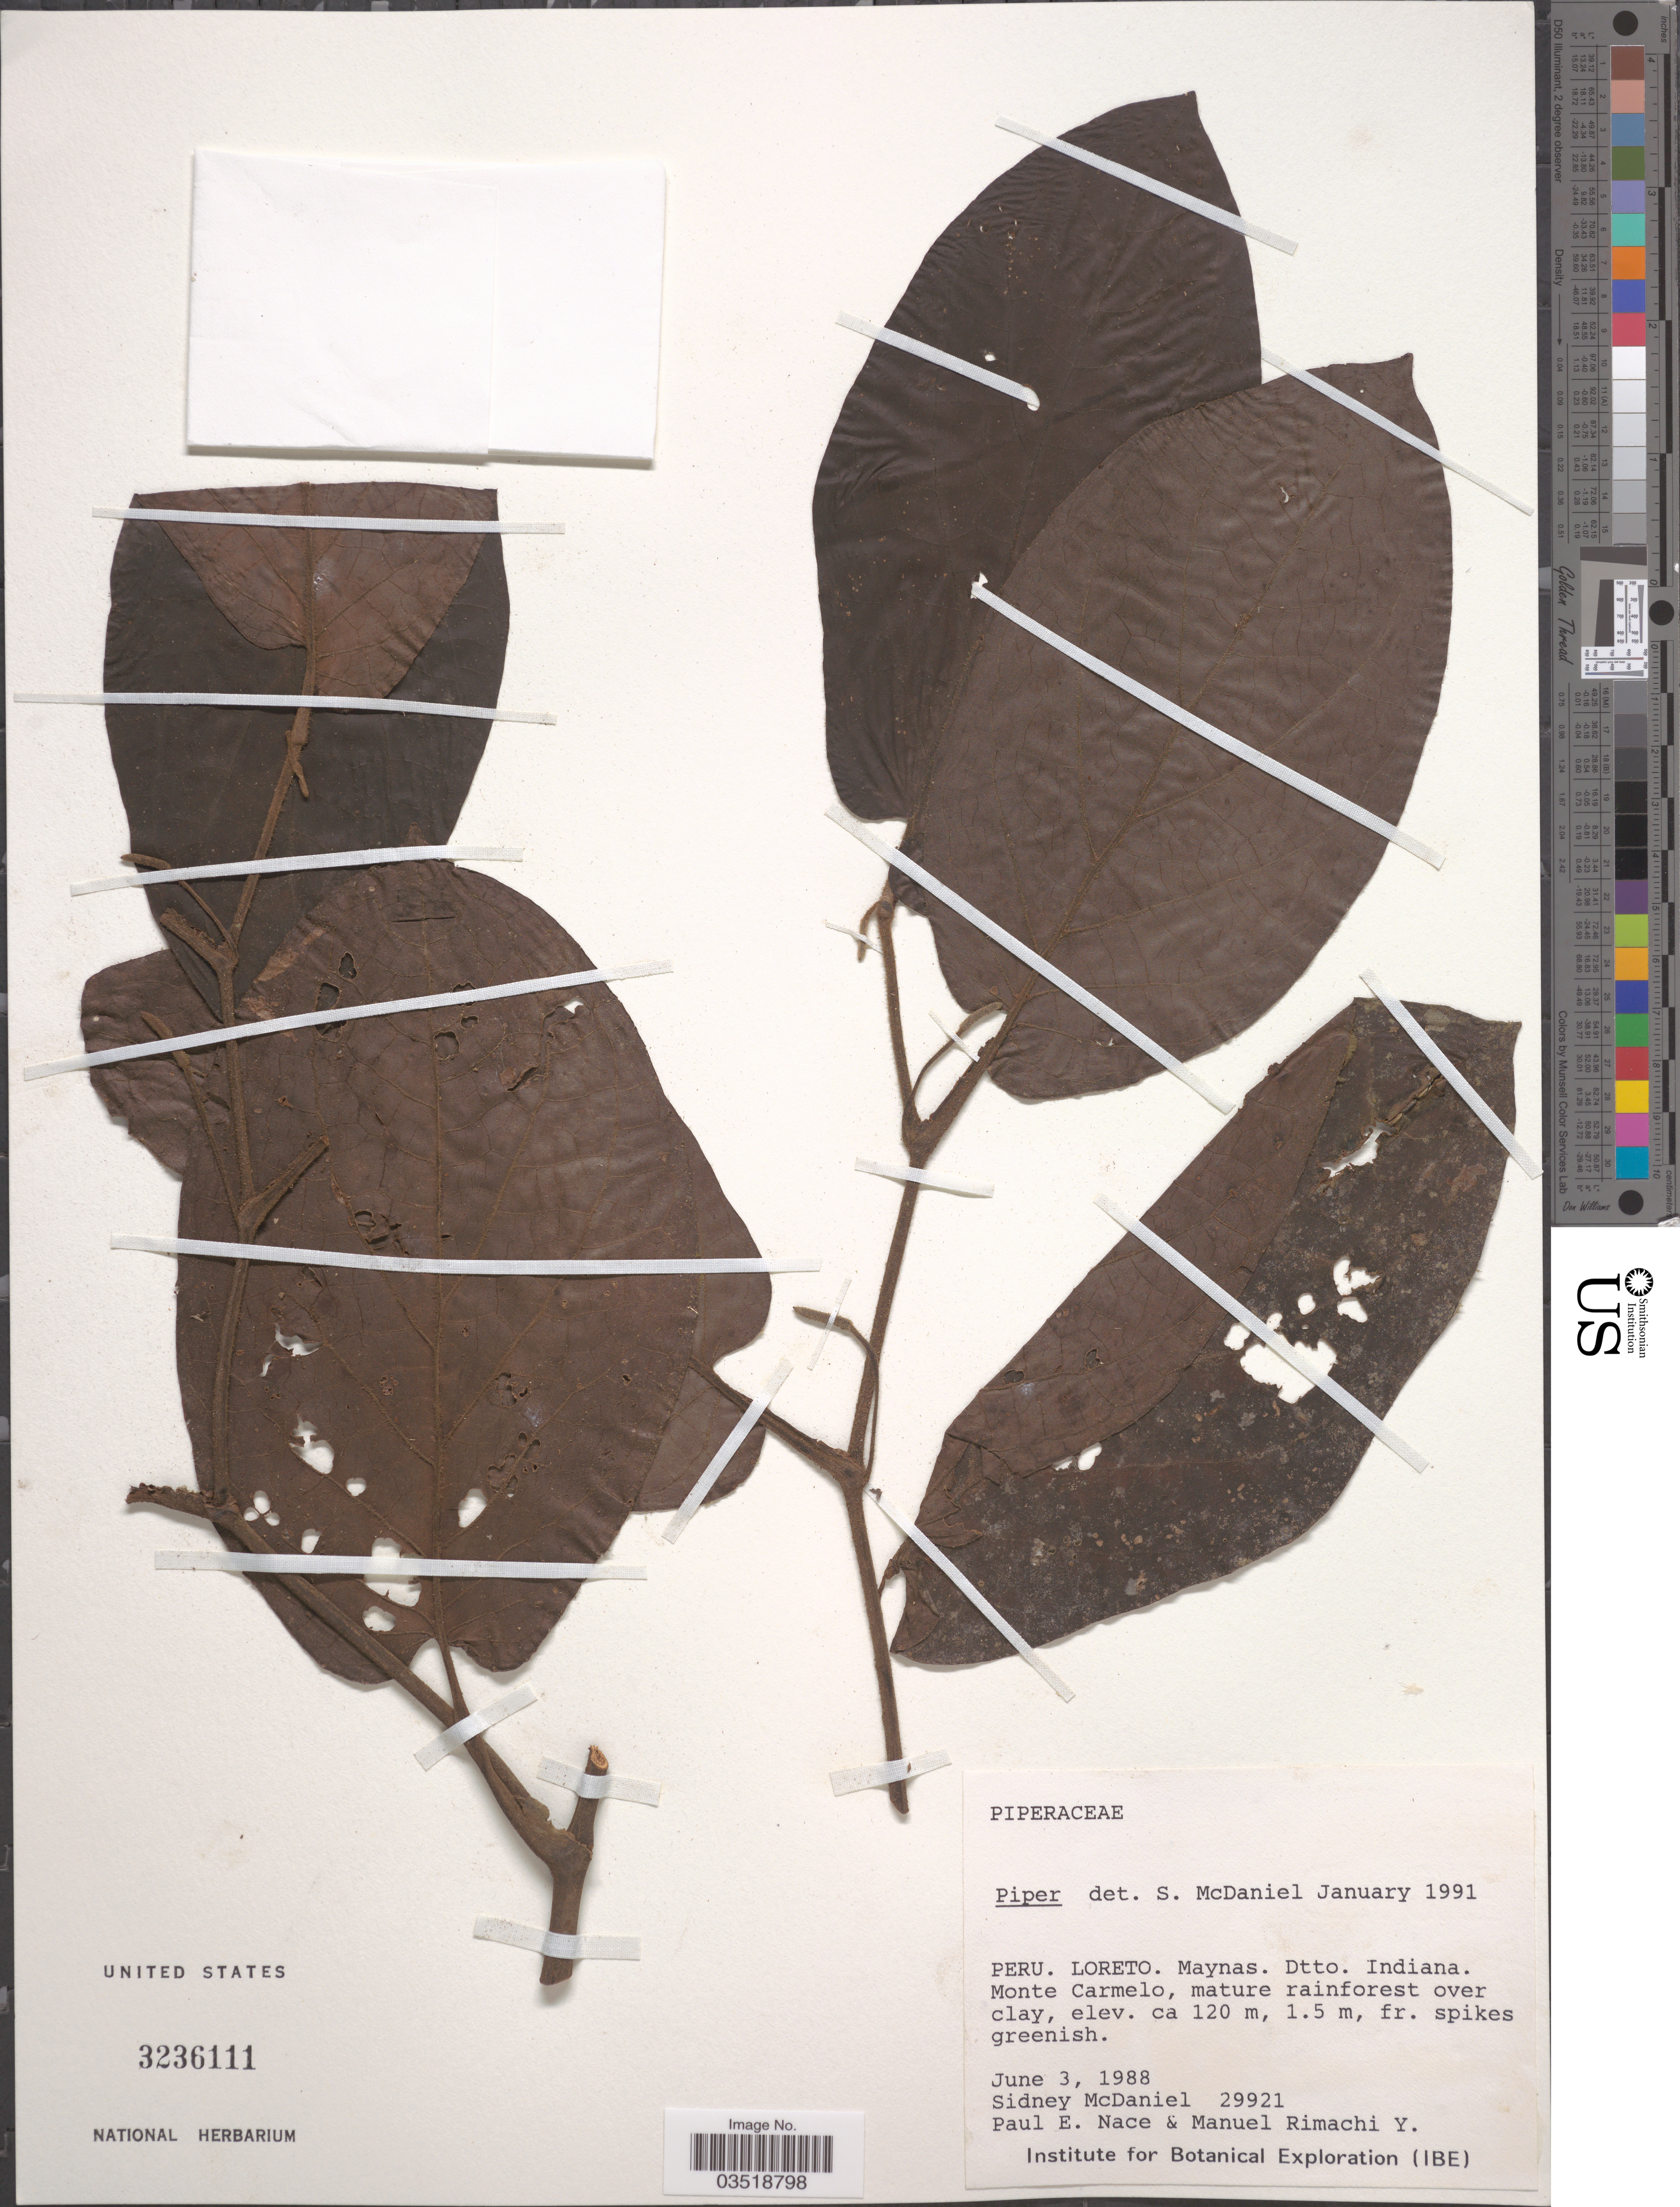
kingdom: Plantae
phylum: Tracheophyta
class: Magnoliopsida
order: Piperales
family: Piperaceae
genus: Piper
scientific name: Piper sp.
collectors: S. McDaniel, P. Nace & M. Rimachi Y.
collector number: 29921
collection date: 1988-06-03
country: Peru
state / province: Loreto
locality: Maynas. Dtto. Indiana. Monte Carmelo.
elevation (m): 120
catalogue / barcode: US 3236111